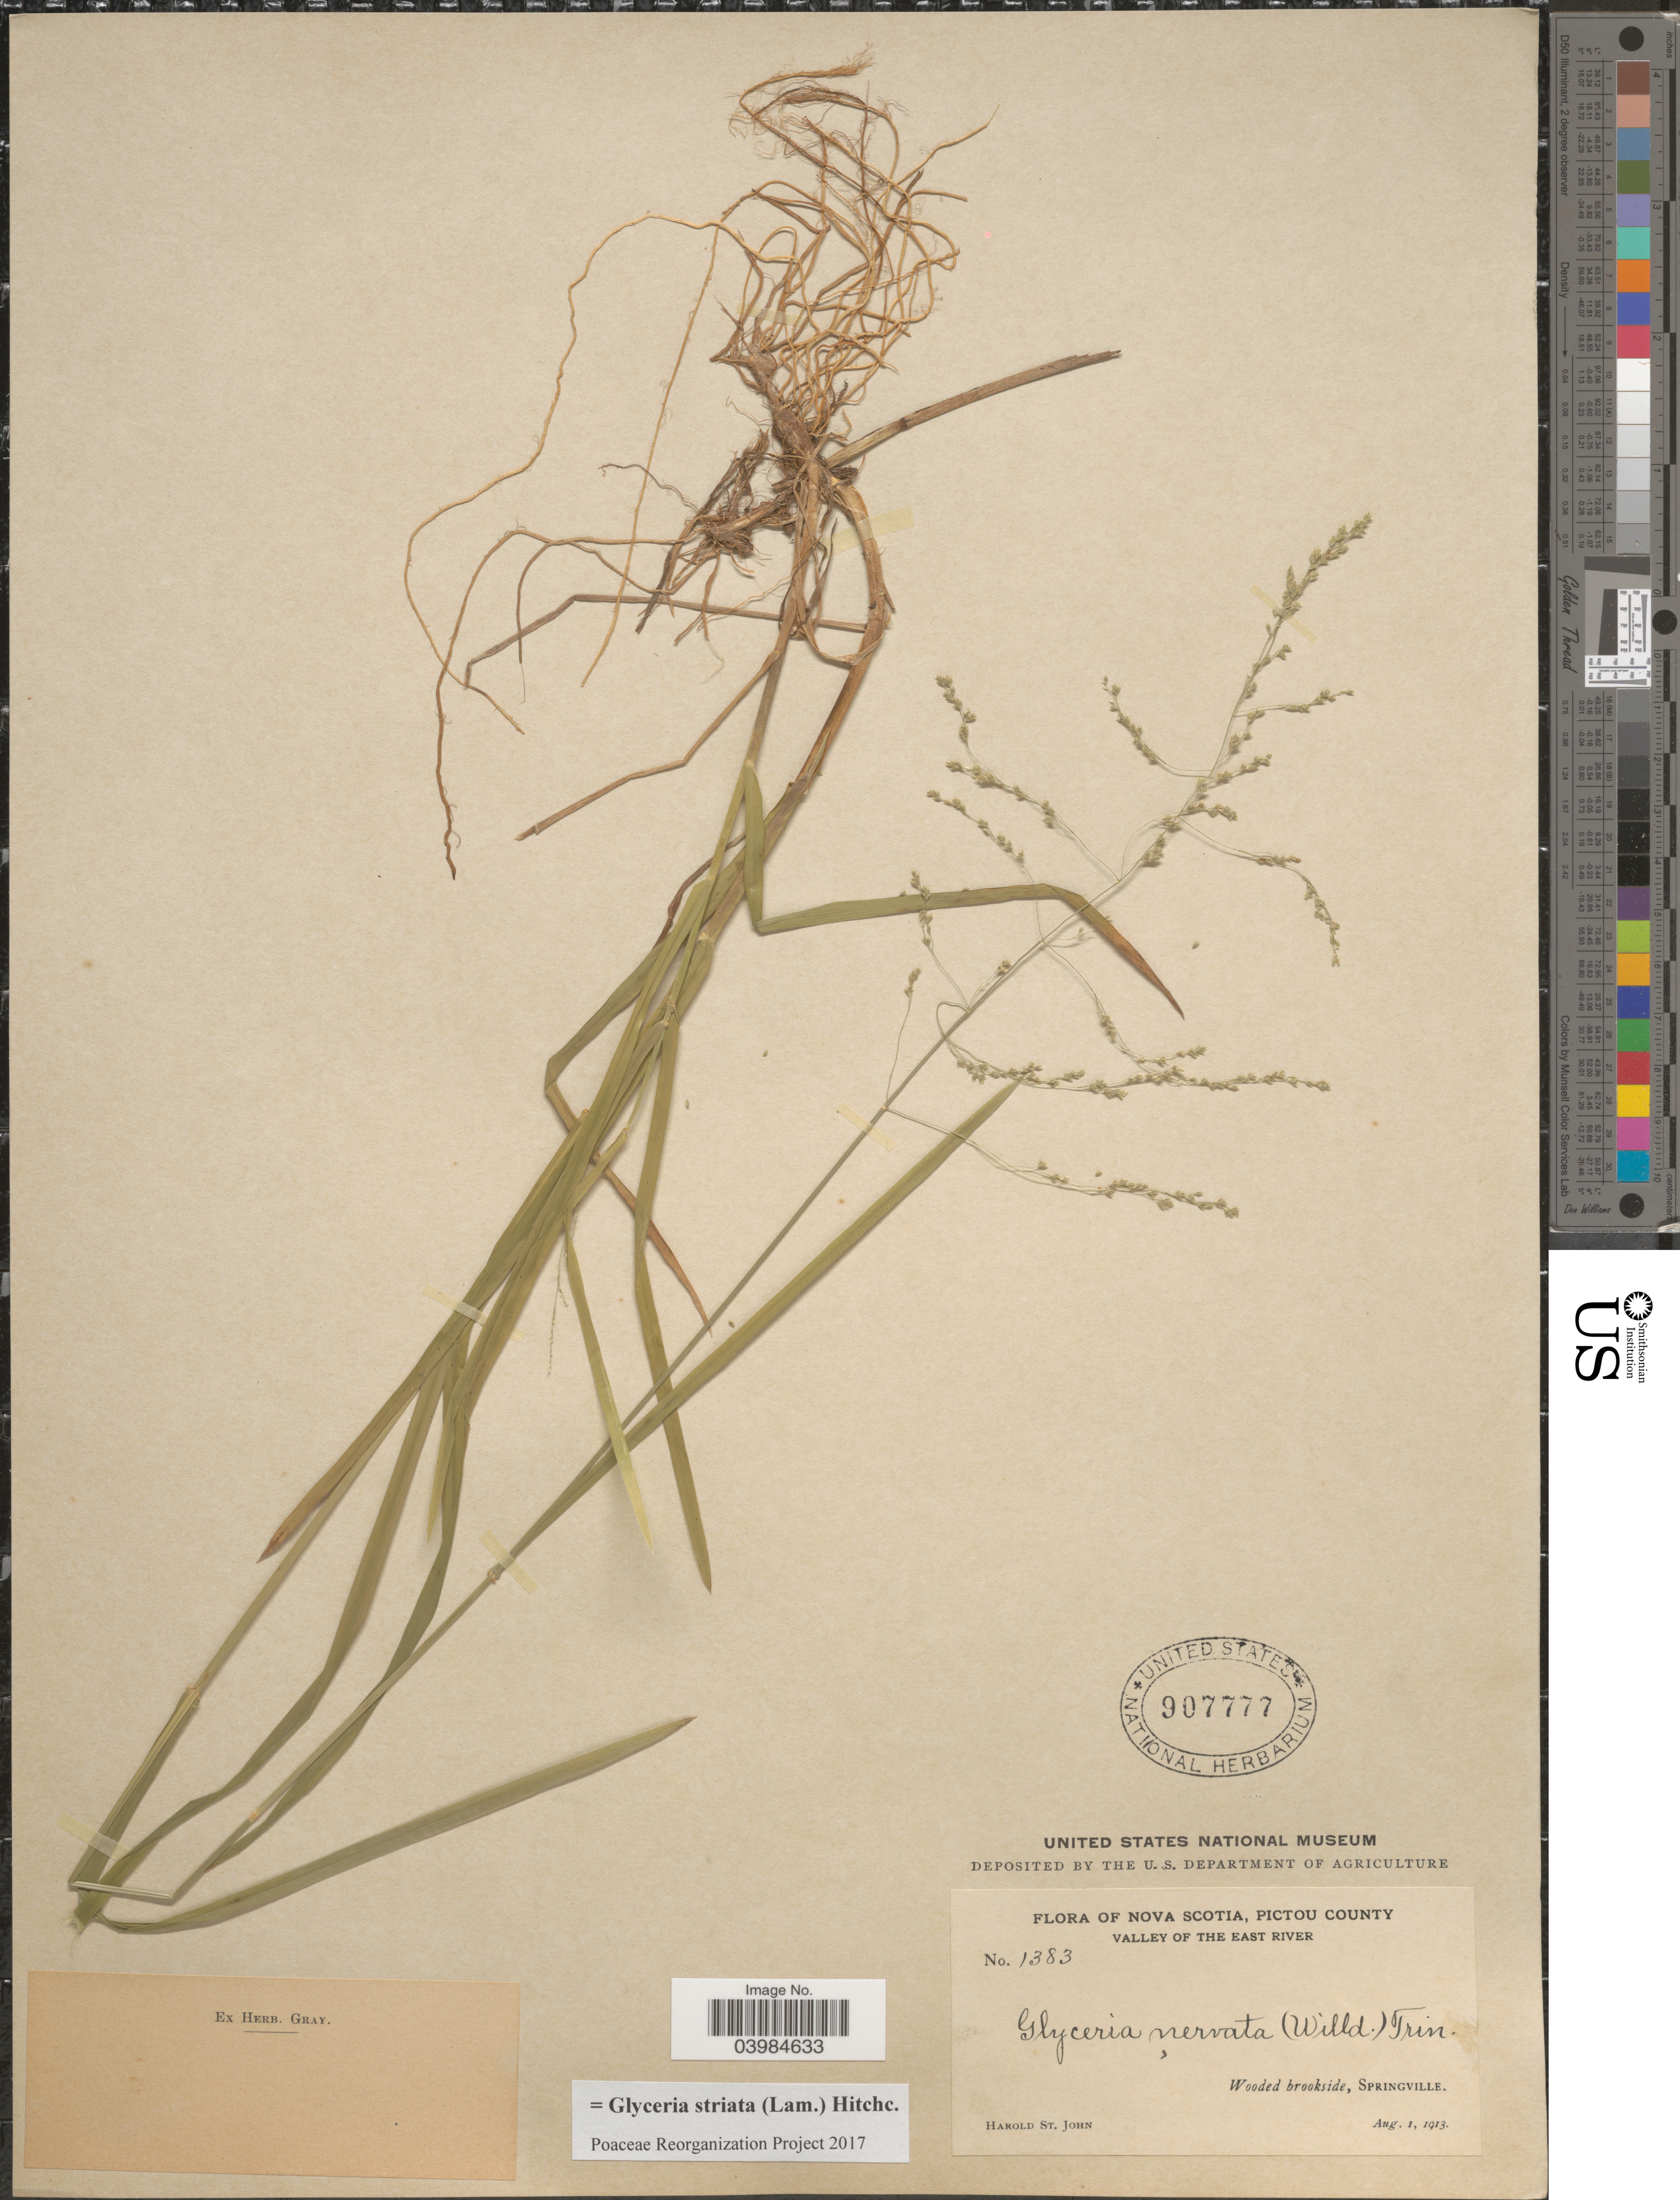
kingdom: Plantae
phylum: Tracheophyta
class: Liliopsida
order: Poales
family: Poaceae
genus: Glyceria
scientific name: Glyceria striata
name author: (Lam.) Hitchc.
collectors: H. St. John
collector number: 1383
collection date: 1913-08-01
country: Canada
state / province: Nova Scotia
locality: Pictou County. Valley of the East River. Wooded brookside, Springville.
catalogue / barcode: US 907777